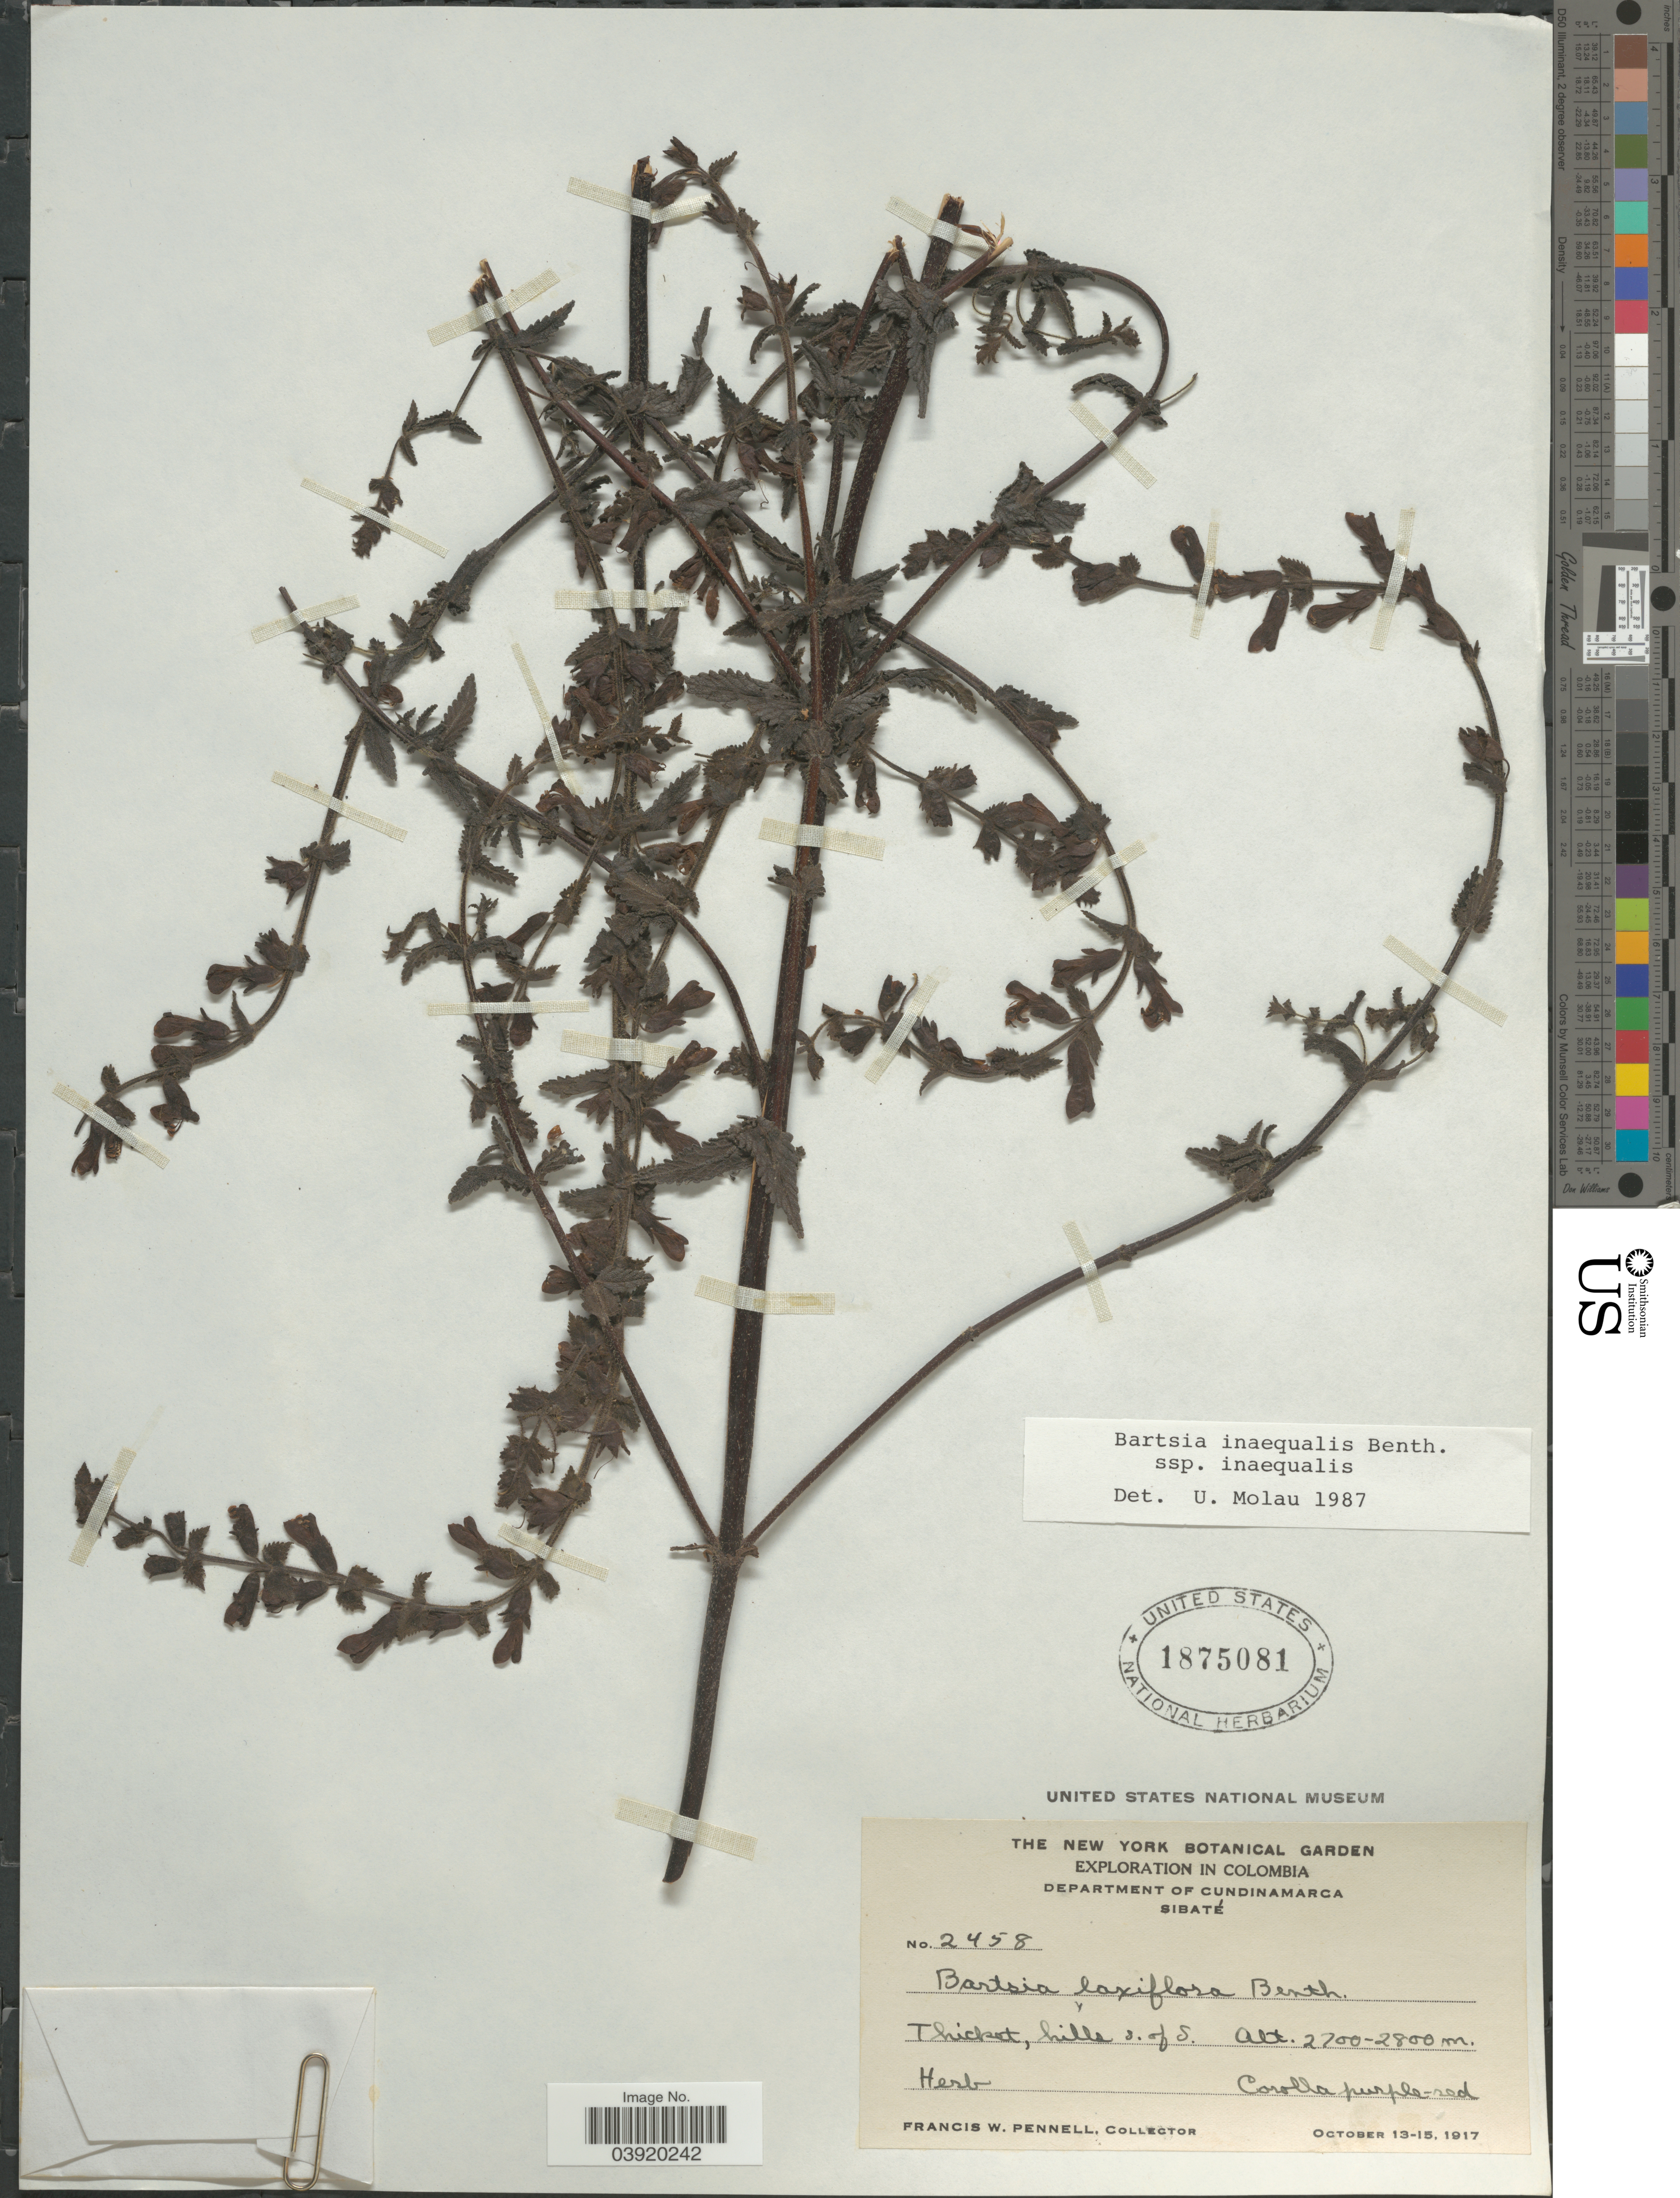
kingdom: Plantae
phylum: Tracheophyta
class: Magnoliopsida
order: Lamiales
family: Orobanchaceae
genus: Bartsia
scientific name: Bartsia inaequalis subsp. inaequalis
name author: Benth.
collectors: F. W. Pennell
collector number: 2458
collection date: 1917-10-13/1917-10-15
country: Colombia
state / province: Cundinamarca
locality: Department of Cundinamarca. Sibaté. Hills s. of S.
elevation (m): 2700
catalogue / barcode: US 1875081